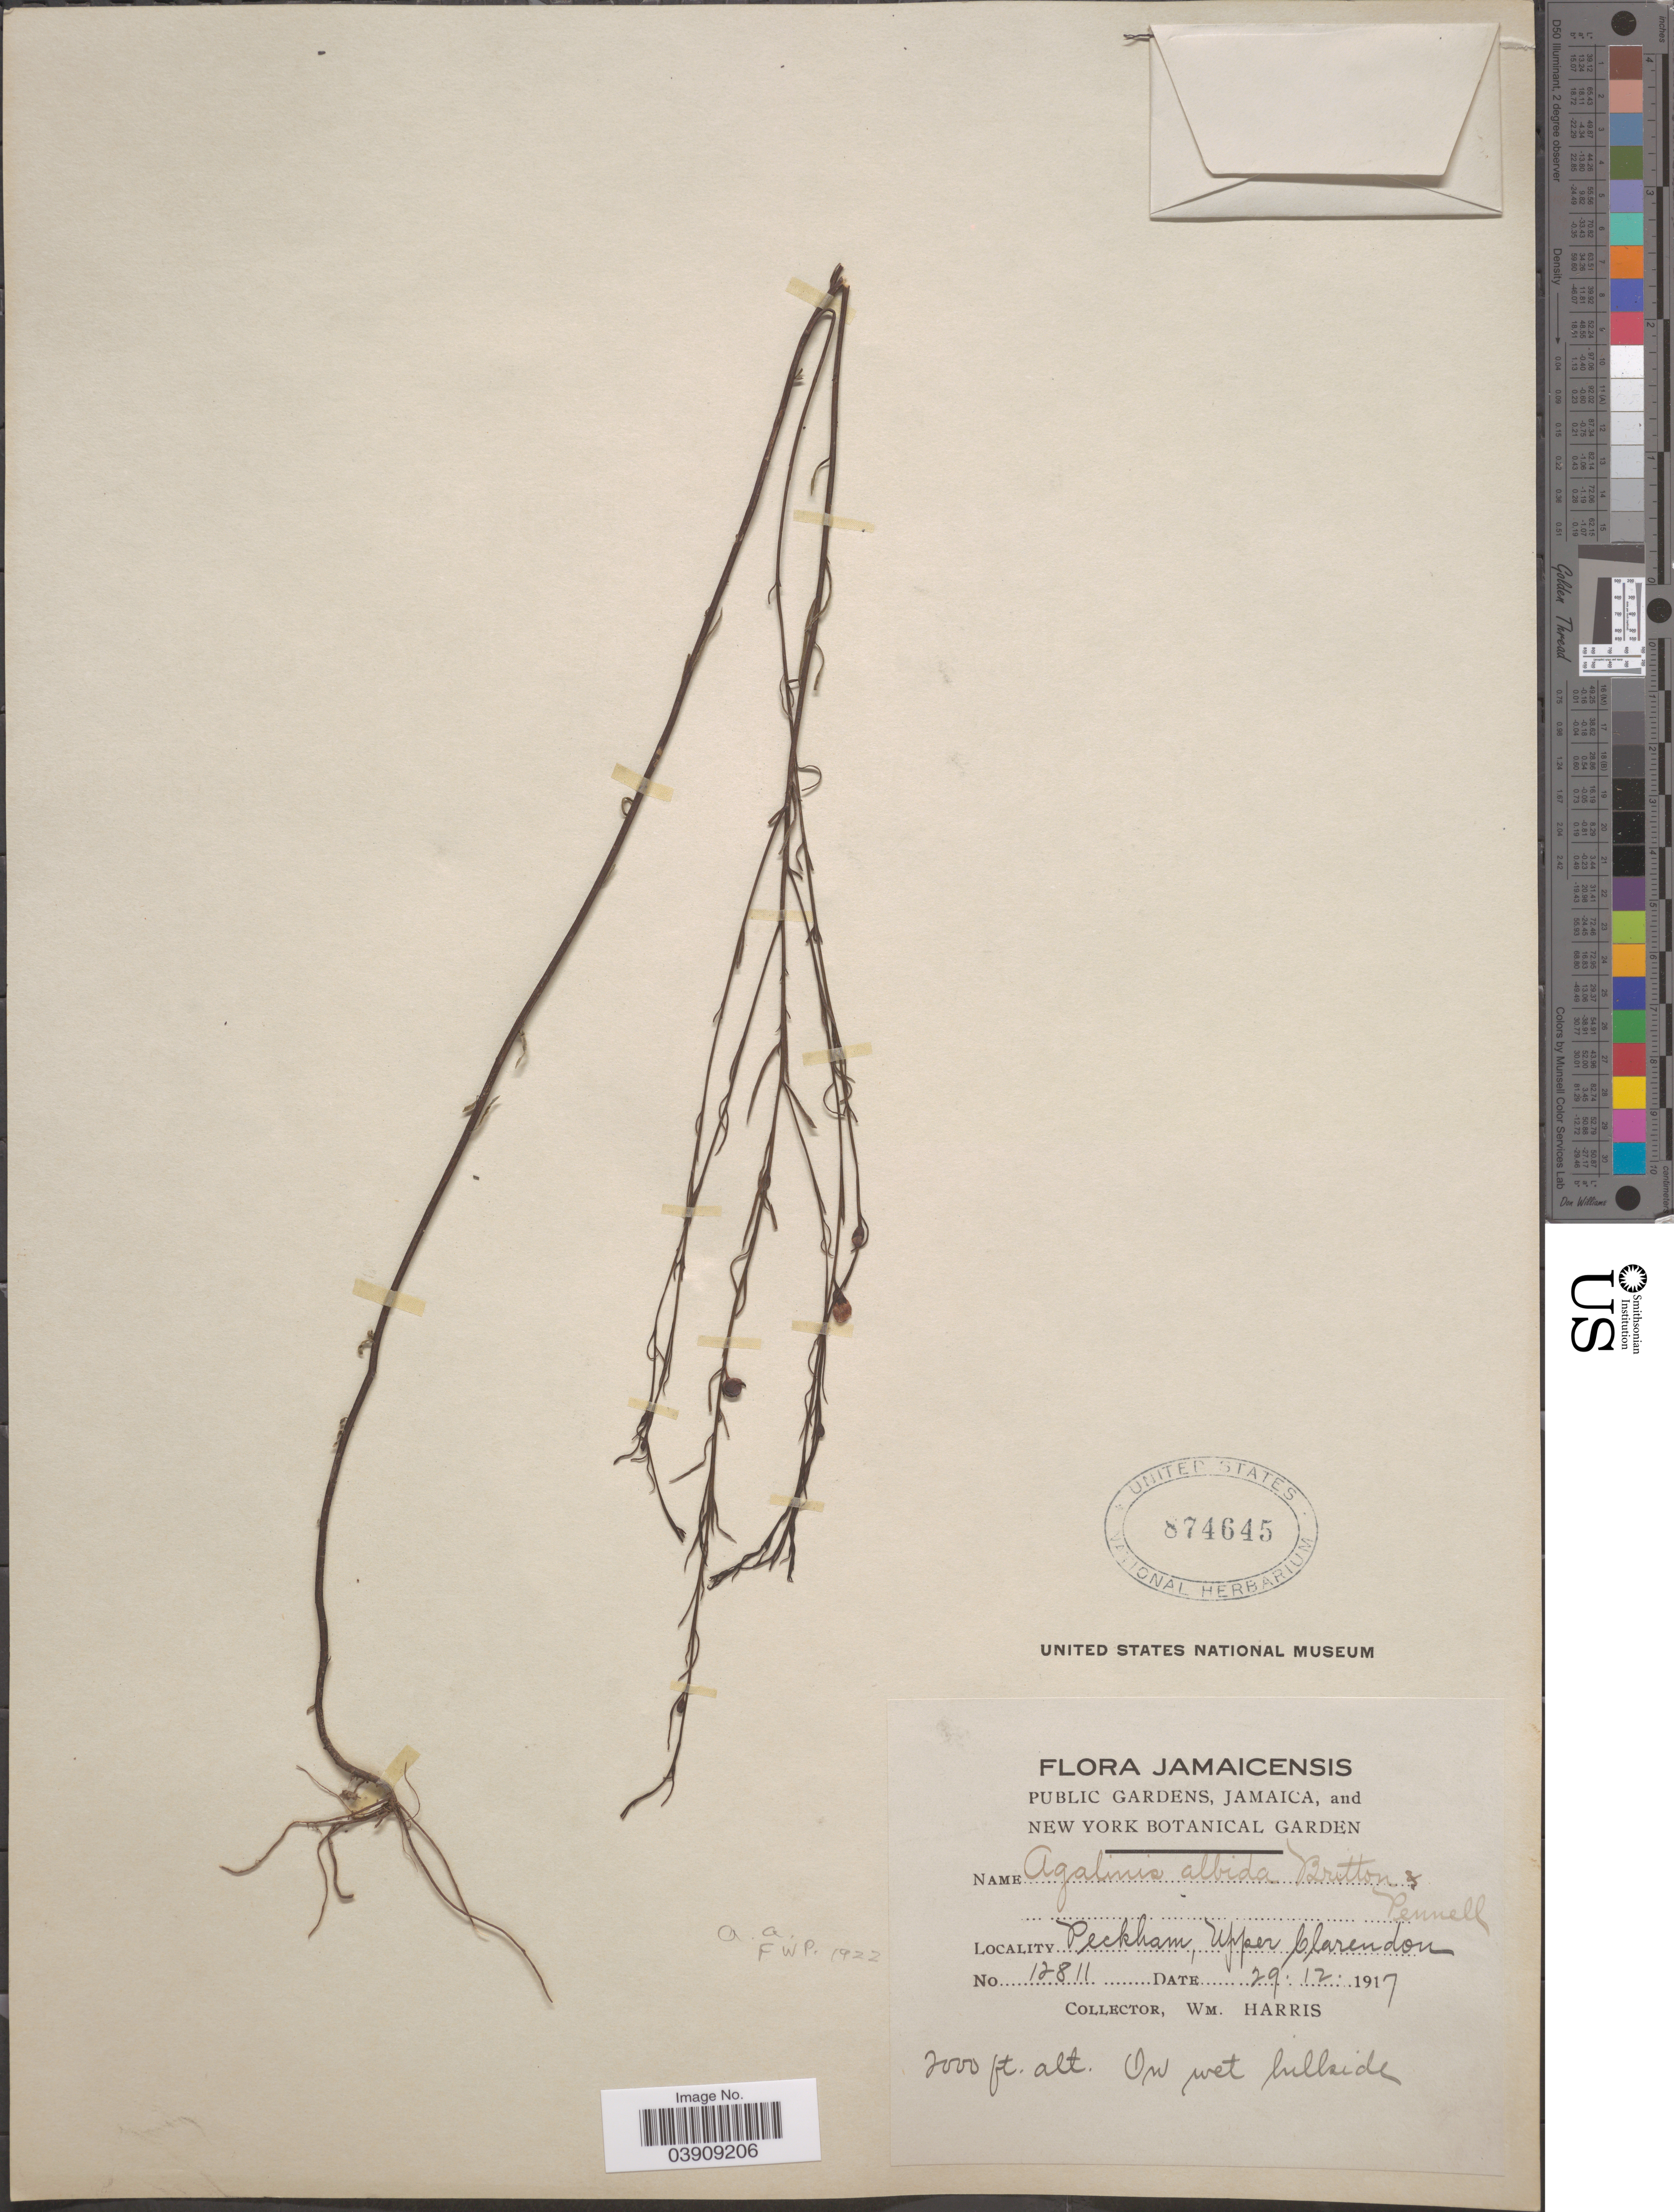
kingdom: Plantae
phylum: Tracheophyta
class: Magnoliopsida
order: Lamiales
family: Orobanchaceae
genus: Gerardia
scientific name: Gerardia albida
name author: (Britton & Pennell) Pennell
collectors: W. H. Harris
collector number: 12811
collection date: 1917-12-29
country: Jamaica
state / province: Clarendon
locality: Peckham, Upper Clarendon.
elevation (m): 610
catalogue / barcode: US 874645